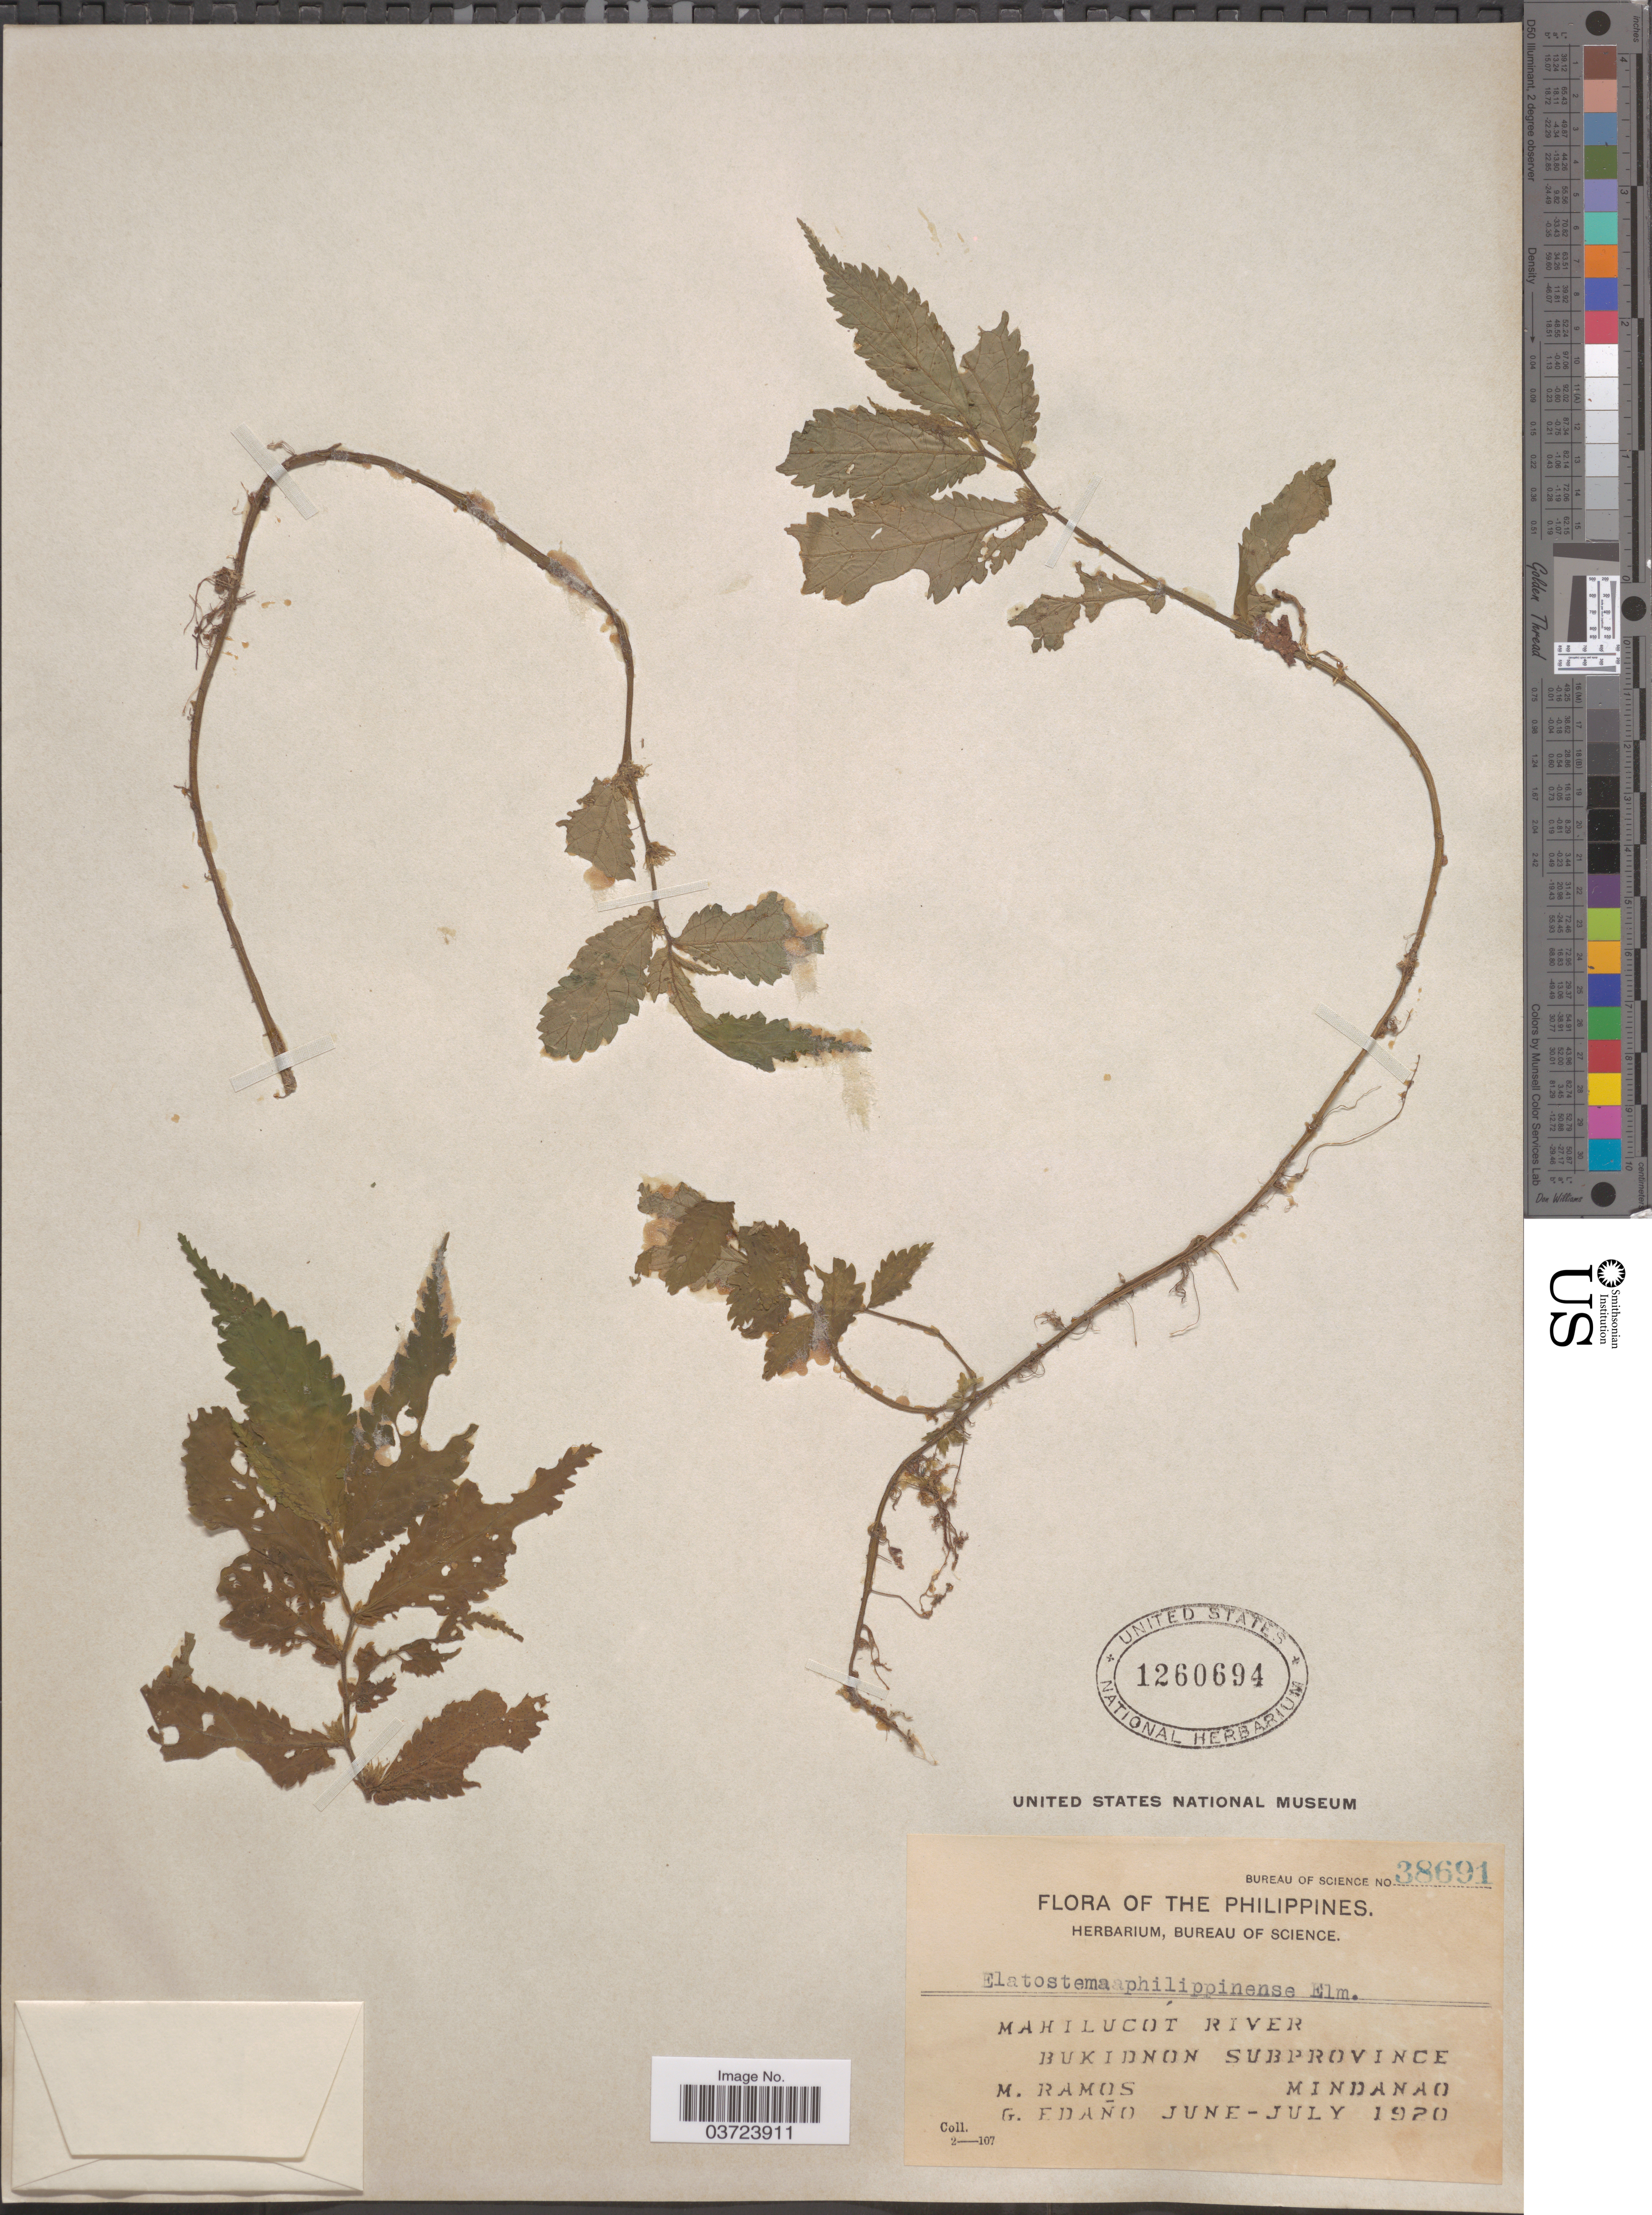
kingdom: Plantae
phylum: Tracheophyta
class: Magnoliopsida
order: Rosales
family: Urticaceae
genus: Elatostema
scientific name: Elatostema philippinense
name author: Elmer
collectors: M. Ramos & G. Edaño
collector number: Bureau of Science 38691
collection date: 1920-06/1920-07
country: Philippines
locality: Mahilucot River. Bukidnon Subprovince. Mindanao.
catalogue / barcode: US 1260694